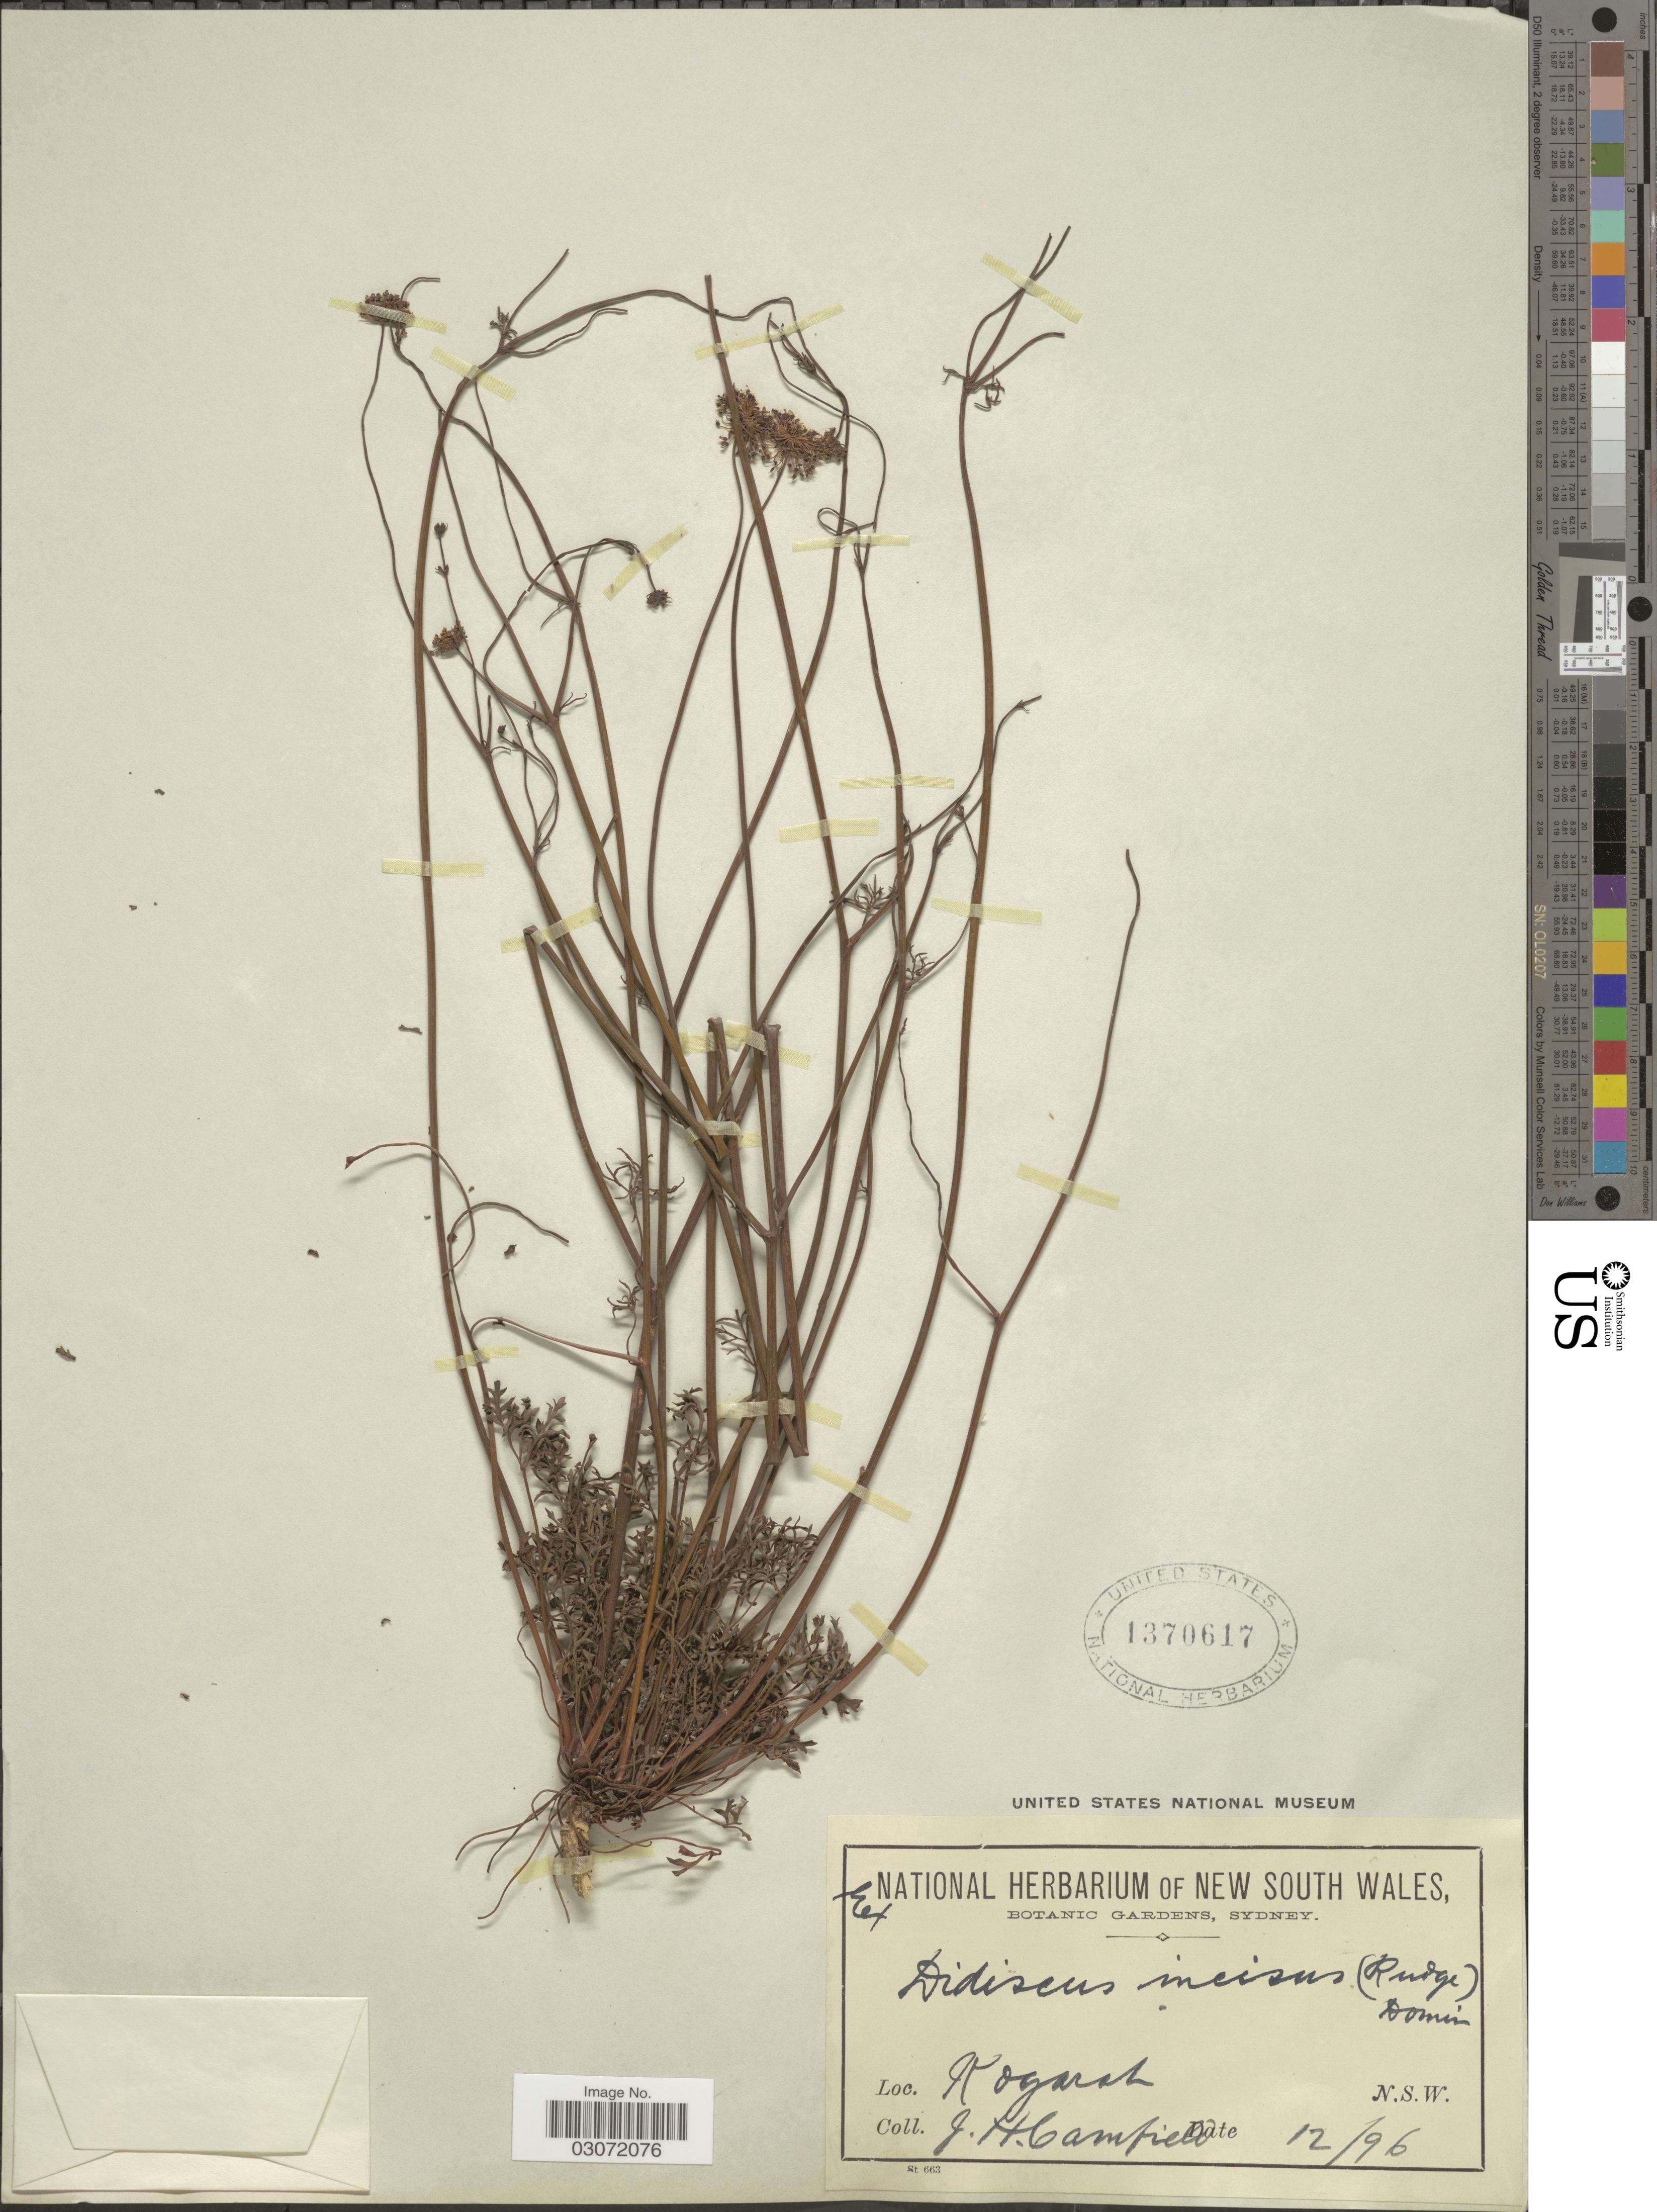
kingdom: Plantae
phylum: Tracheophyta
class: Magnoliopsida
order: Apiales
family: Araliaceae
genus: Trachymene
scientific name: Trachymene incisa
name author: Rudge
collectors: J. Camfield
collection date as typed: Transcribed d/m/y: /12/96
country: Australia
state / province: New South Wales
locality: Kogarah. N.S.W.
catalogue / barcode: US 1370617